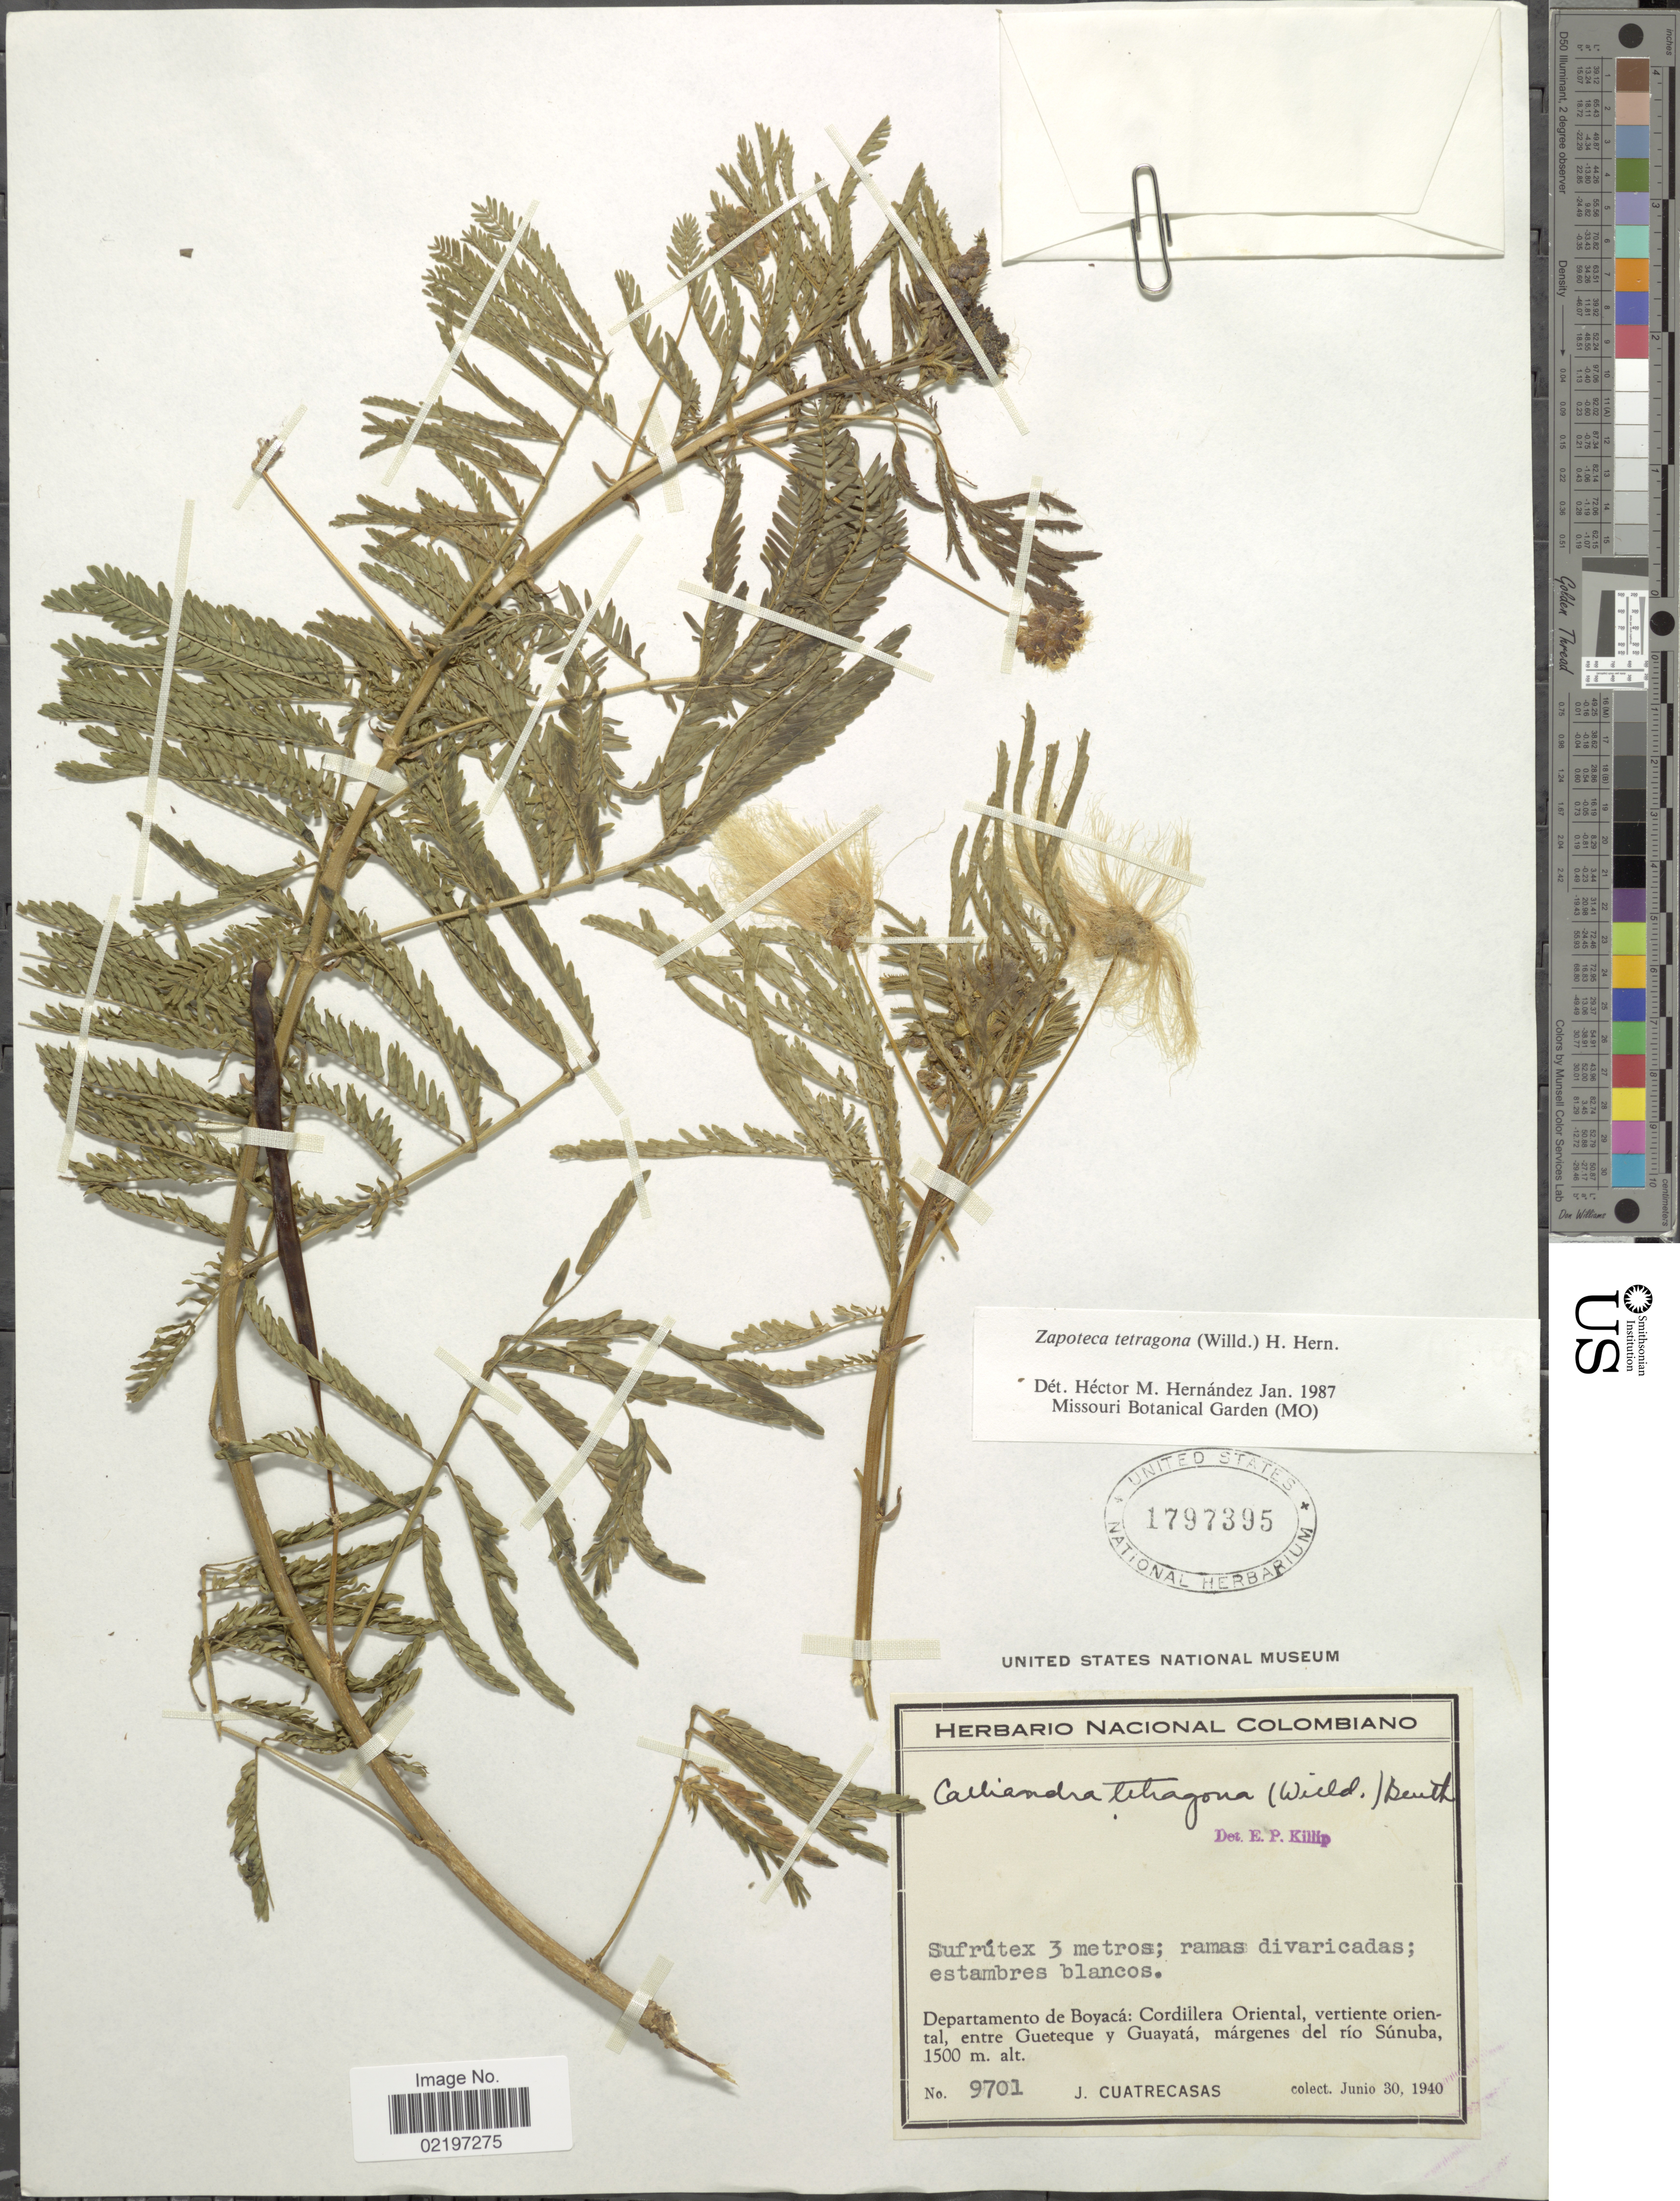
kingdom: Plantae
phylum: Tracheophyta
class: Magnoliopsida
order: Fabales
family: Fabaceae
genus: Zapoteca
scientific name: Zapoteca tetragona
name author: (Willd.) H.M. Hern.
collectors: J. Cuatrecasas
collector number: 9701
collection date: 1940-06-30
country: Colombia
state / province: Boyacá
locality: Departamento Boyaca: Cordillera Oriental, vertiente oriental, entre Gueteque y Guayata, margenes del rio Sunuba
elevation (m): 1500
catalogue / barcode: US 1797395